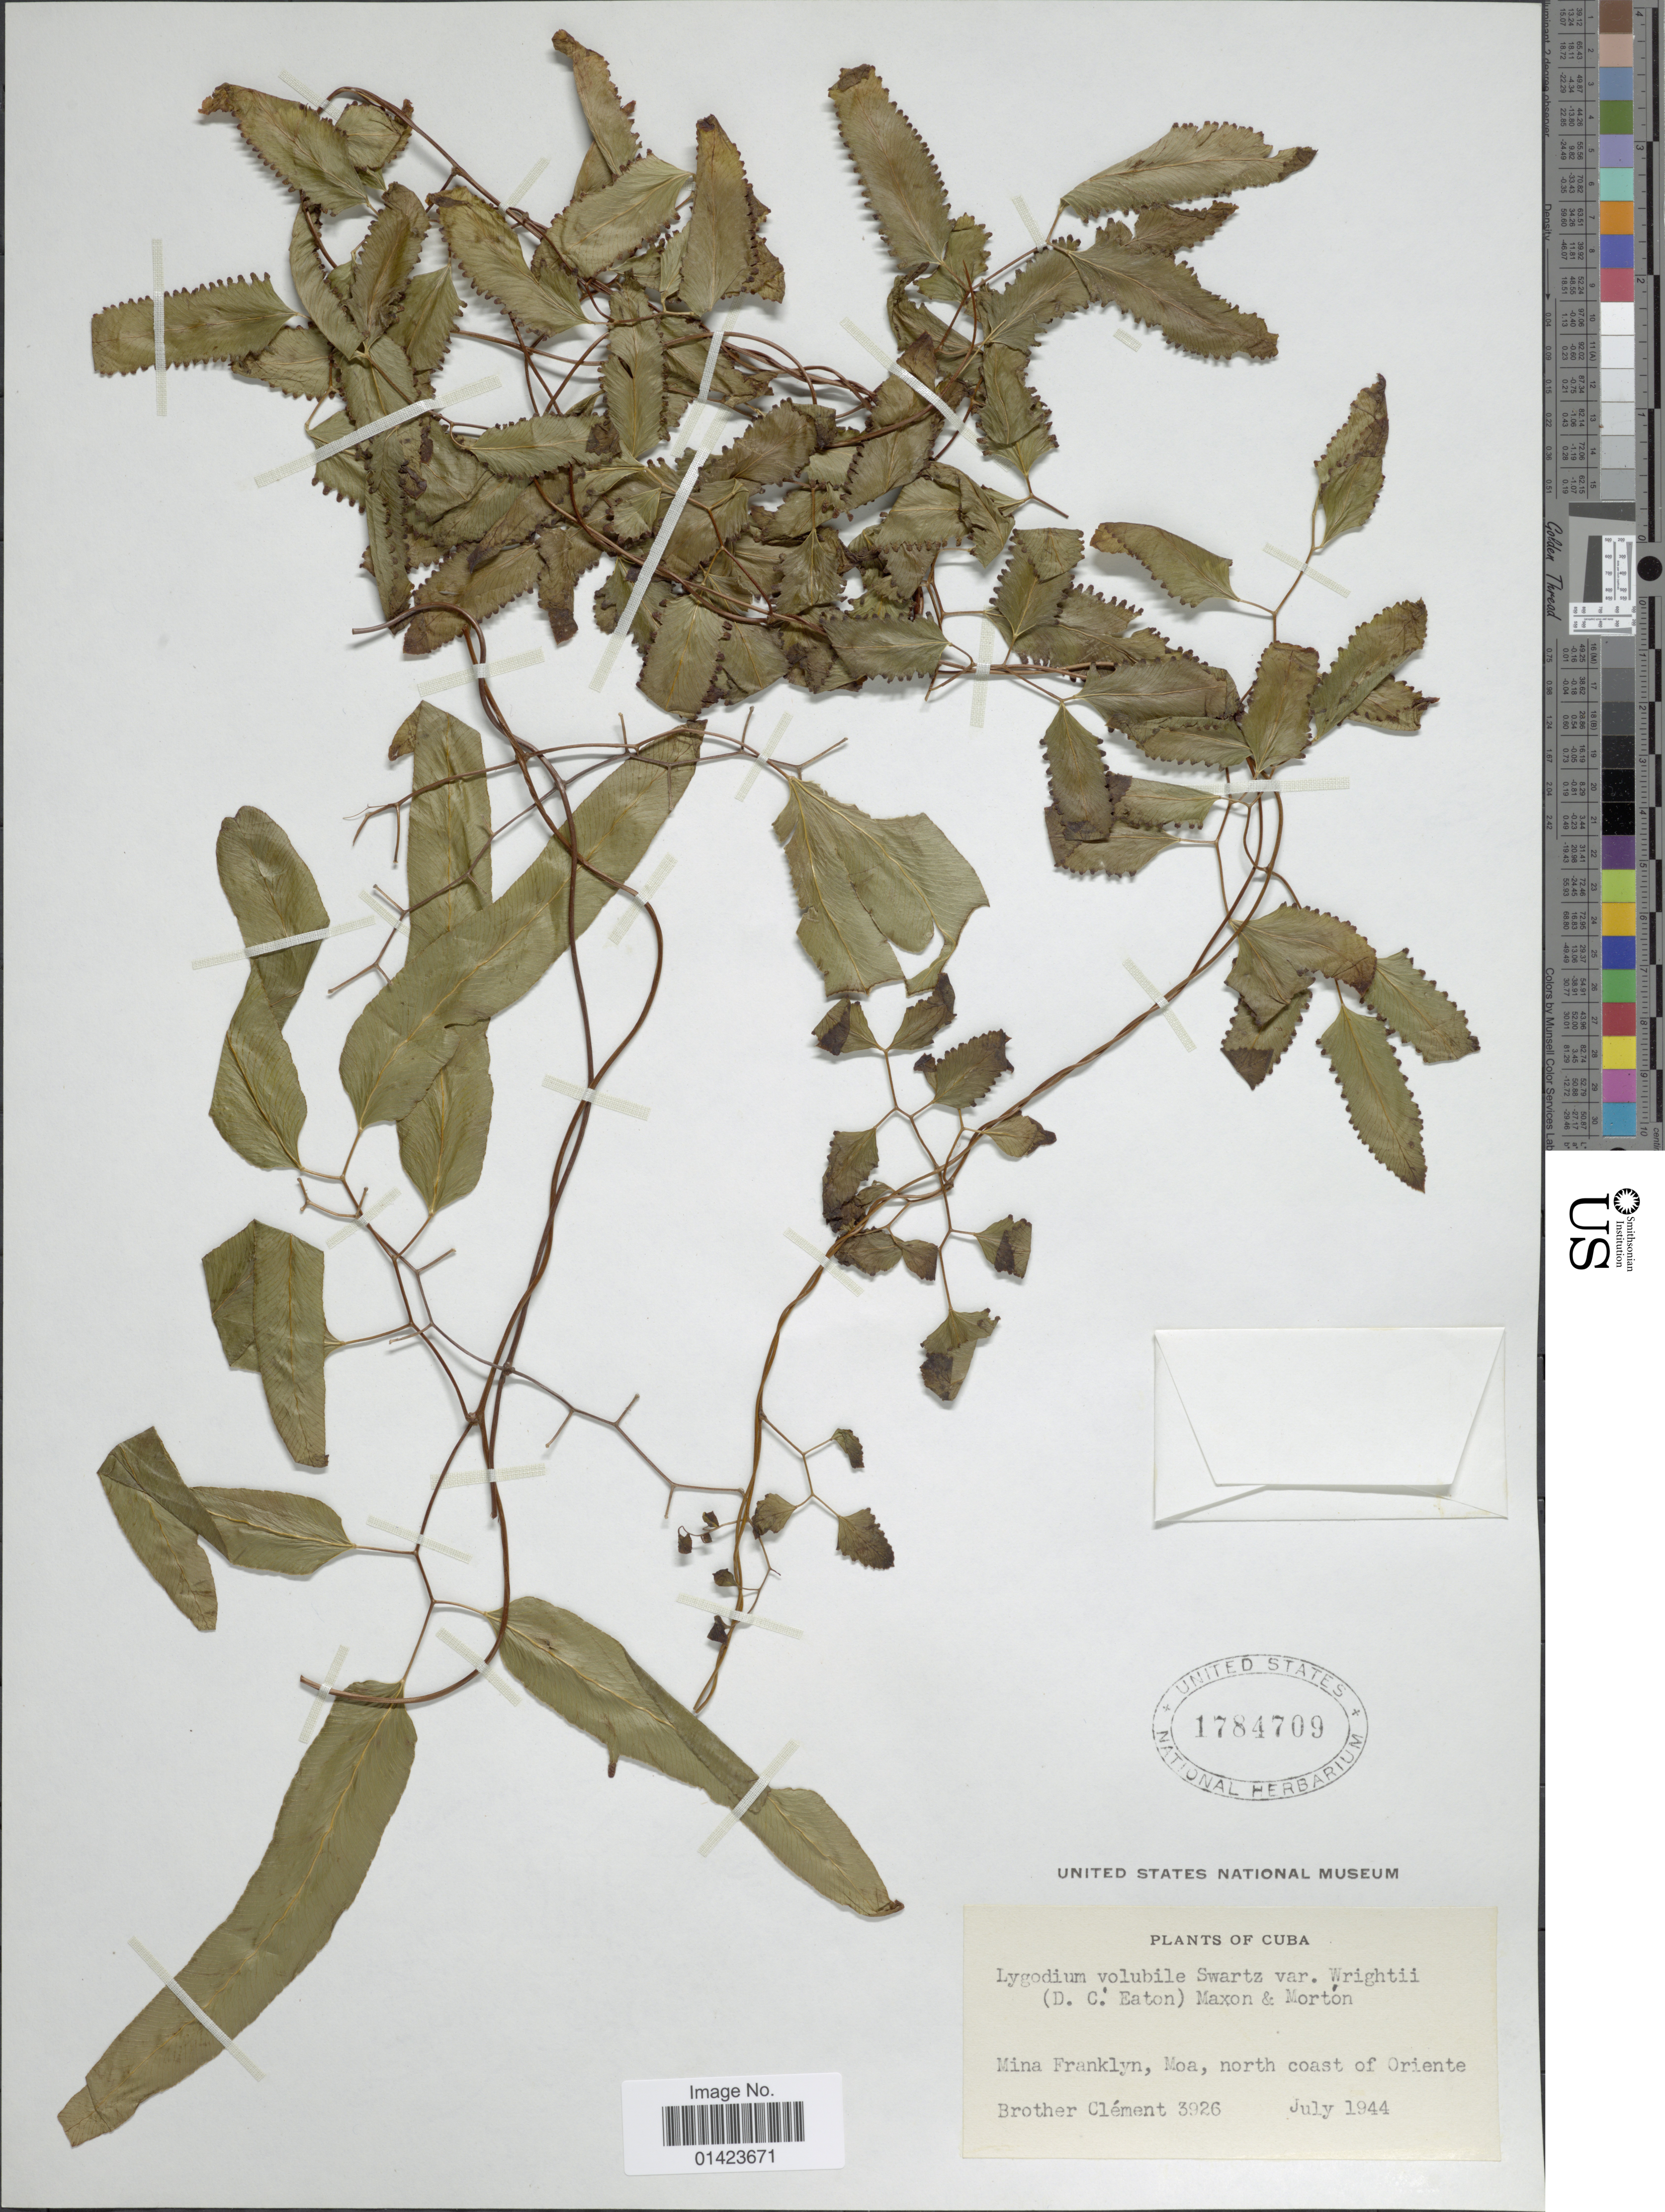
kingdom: Plantae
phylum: Tracheophyta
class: Polypodiopsida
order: Schizaeales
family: Lygodiaceae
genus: Lygodium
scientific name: Lygodium volubile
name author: Sw.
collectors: B. Clement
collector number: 3926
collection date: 1944-07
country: Cuba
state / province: Oriente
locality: Mina Franklyn, Moa, north coast of Oriente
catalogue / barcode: US 1784709